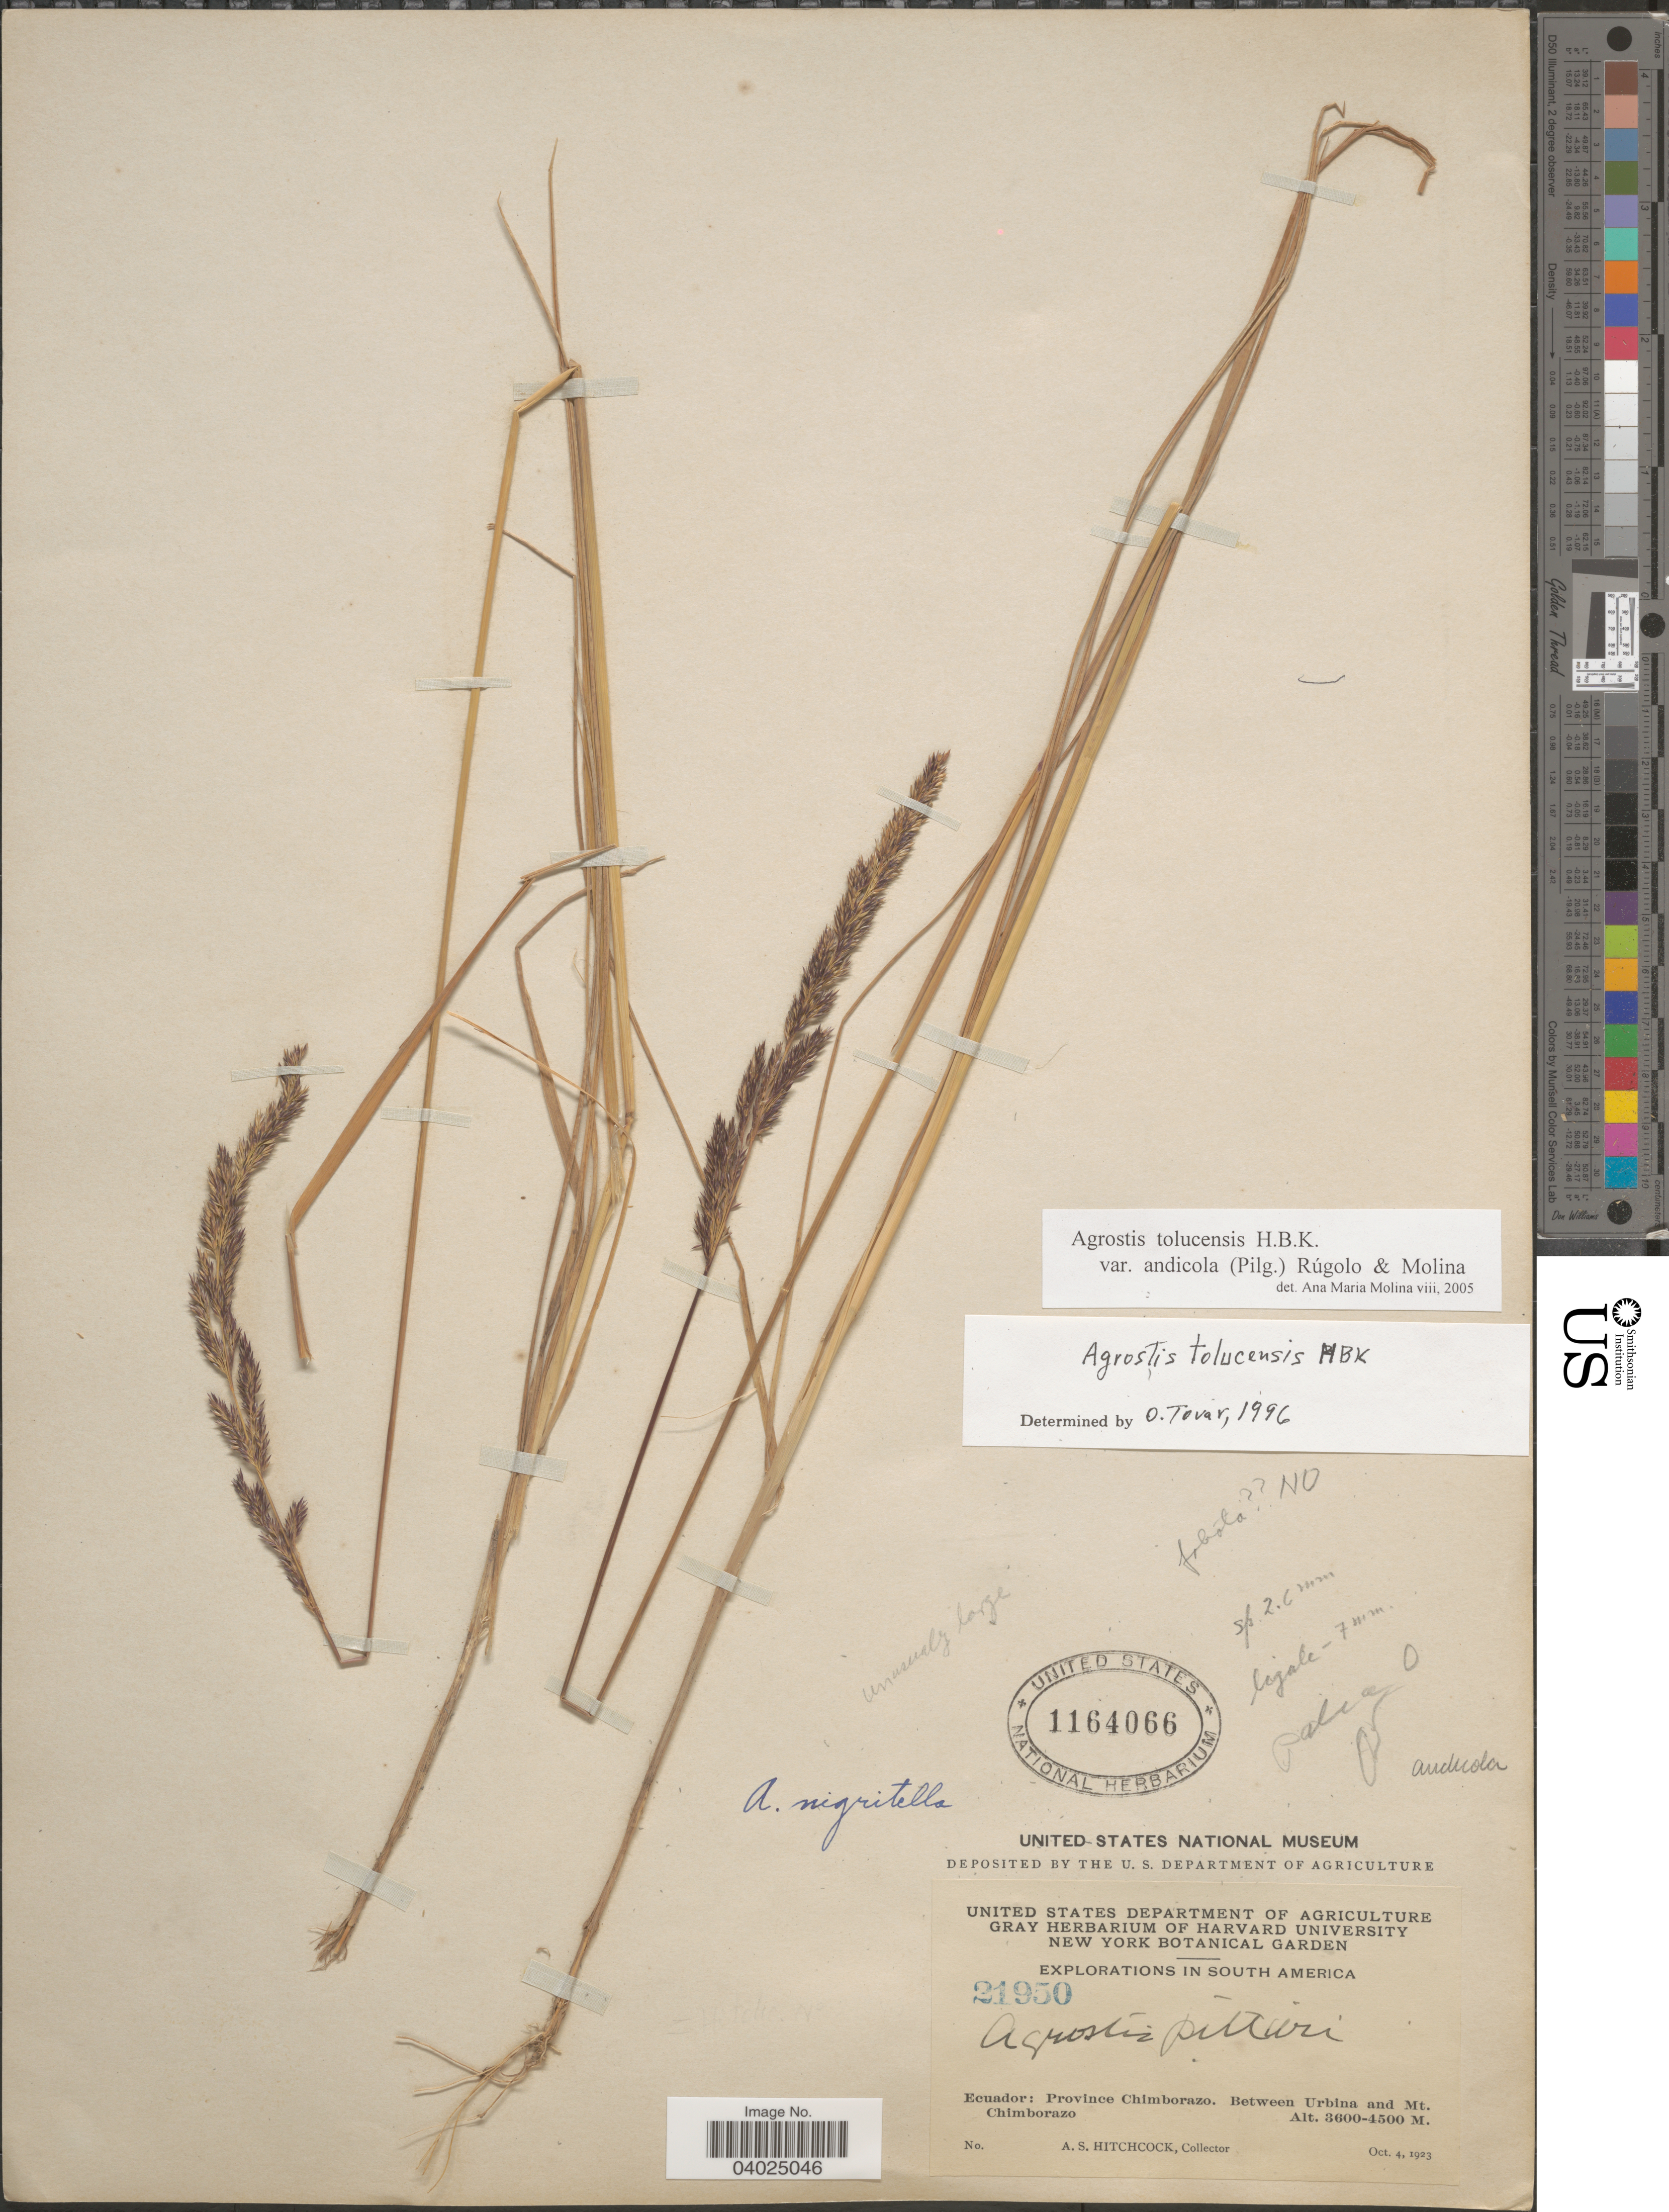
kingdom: Plantae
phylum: Tracheophyta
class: Liliopsida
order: Poales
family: Poaceae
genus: Agrostis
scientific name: Agrostis tolucensis var. andicola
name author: (Pilg.) Rúgolo & A.M. Molina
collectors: A. S. Hitchcock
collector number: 21950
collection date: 1923-10-04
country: Ecuador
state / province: Chimborazo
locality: Between Urbina and Mt. Chimborazo.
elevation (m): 3600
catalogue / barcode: US 1164066